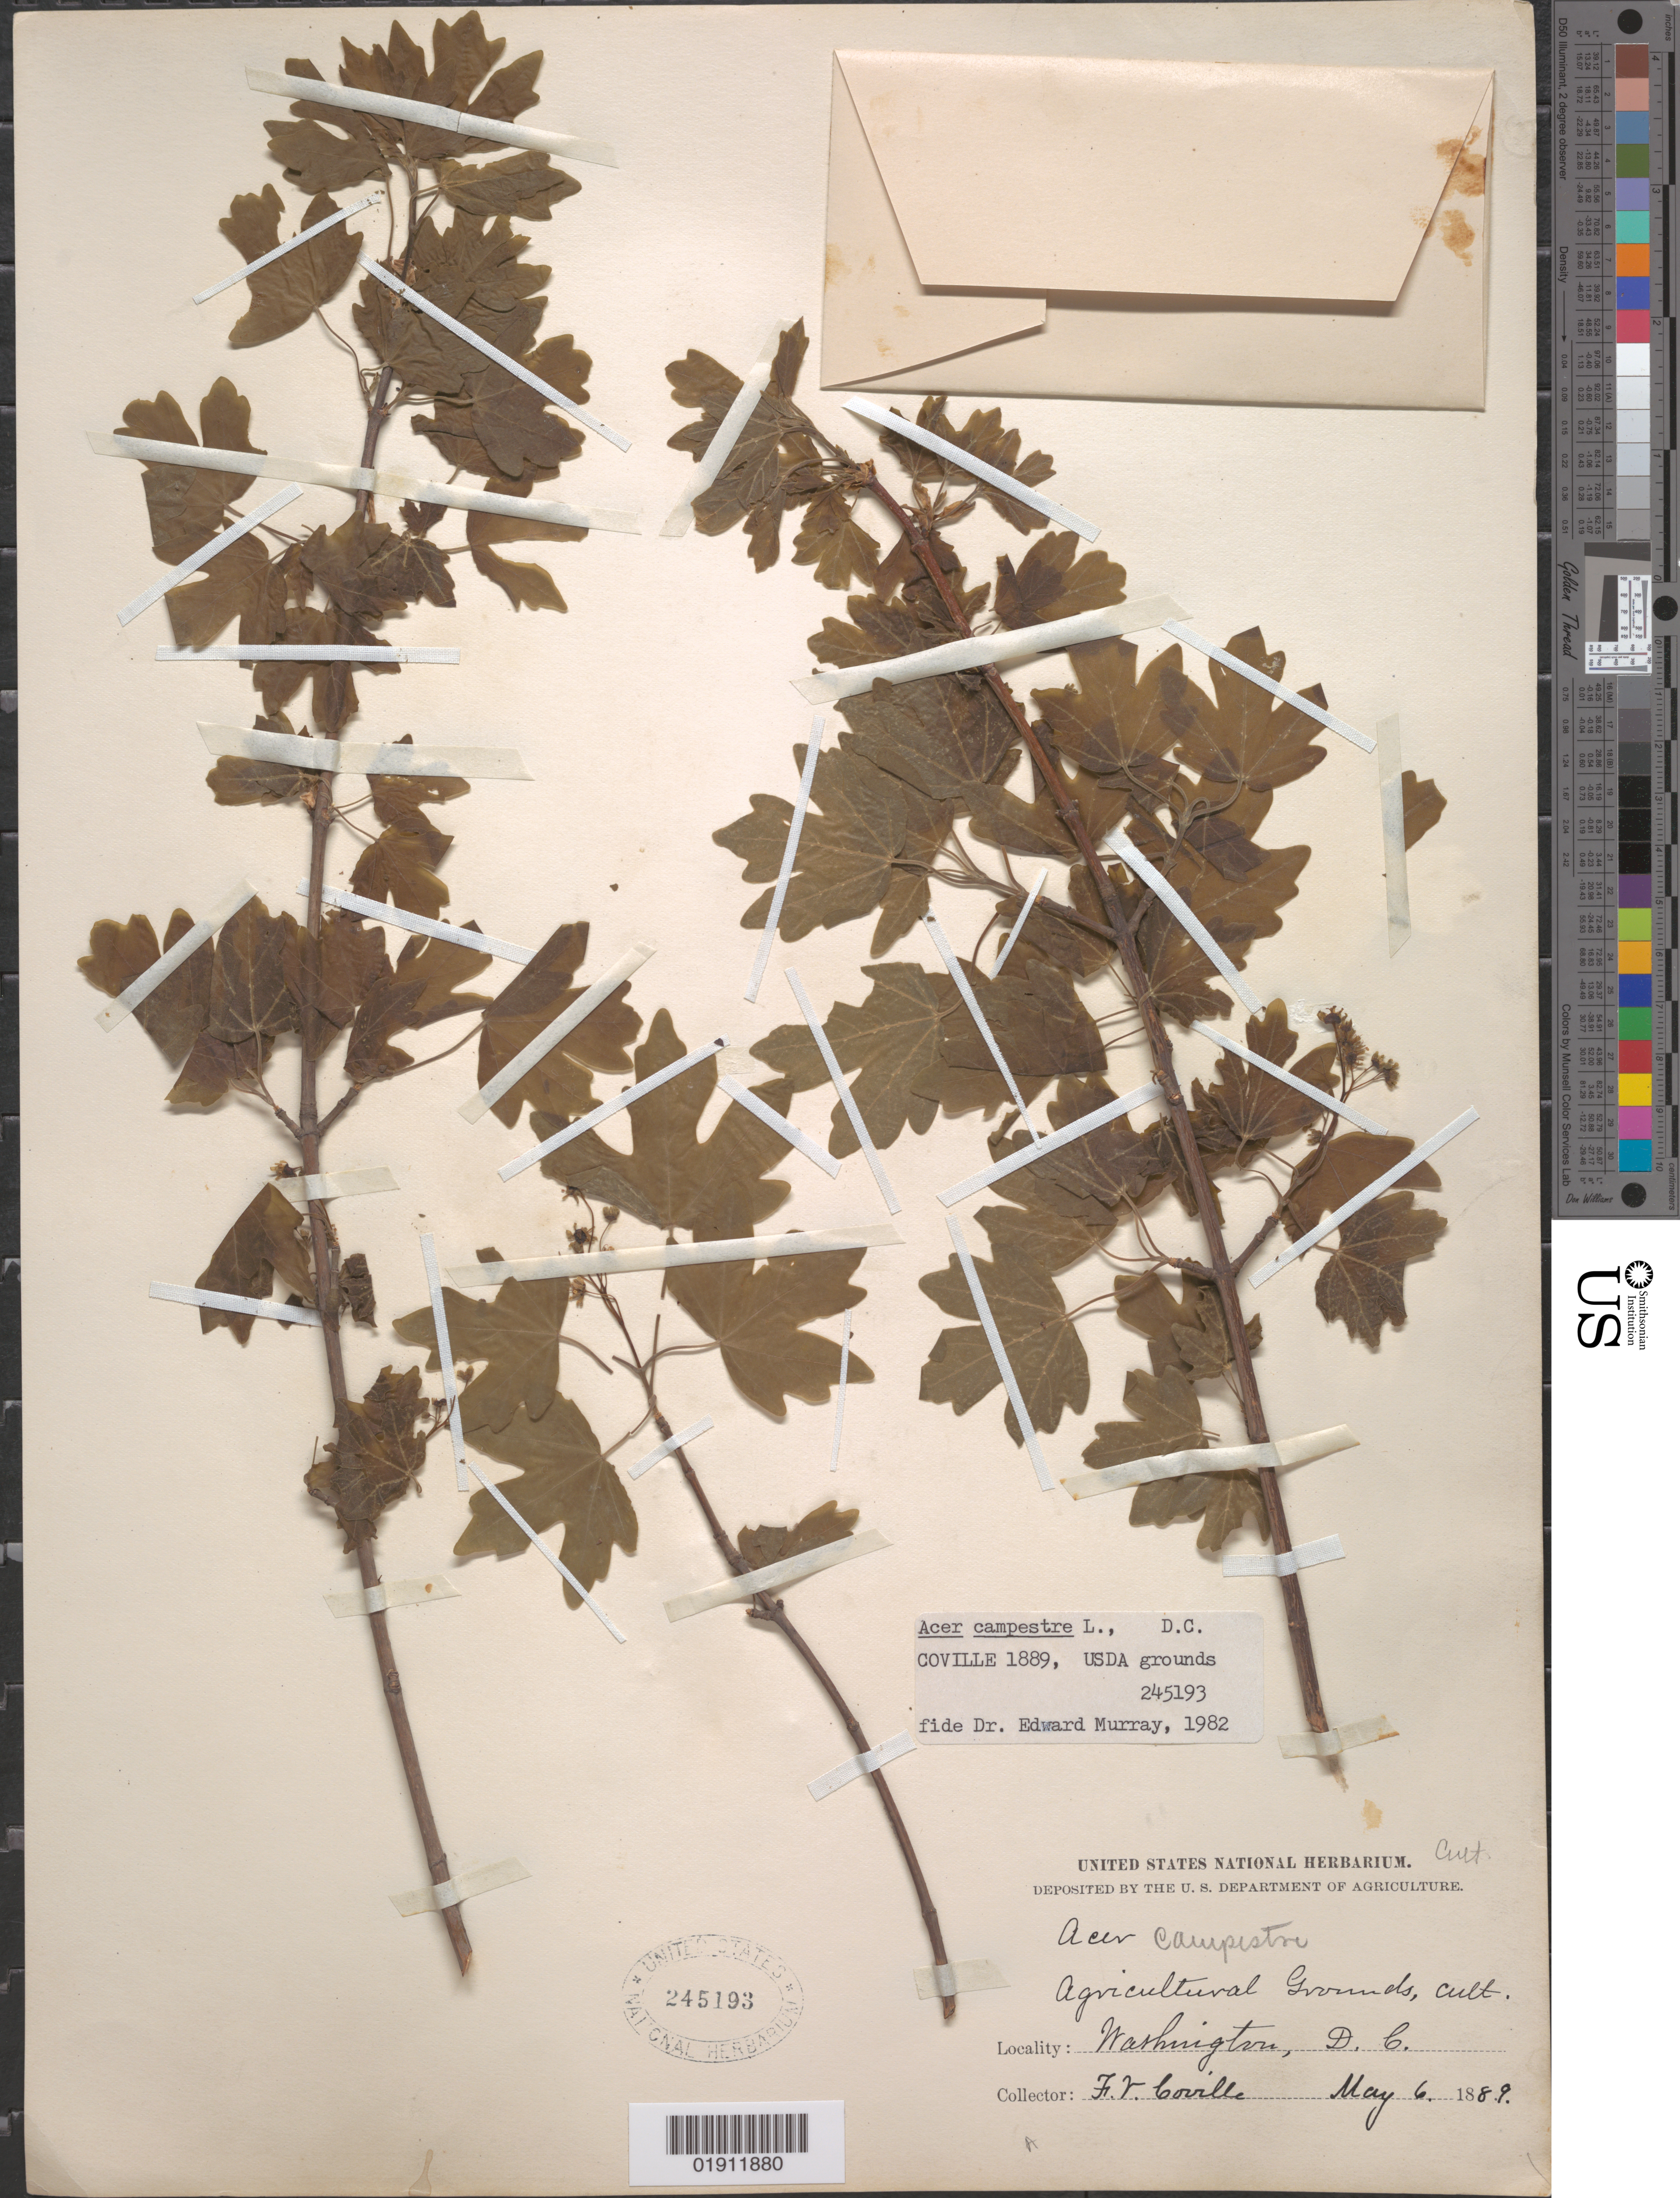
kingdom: Plantae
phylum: Tracheophyta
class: Magnoliopsida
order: Sapindales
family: Sapindaceae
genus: Acer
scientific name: Acer campestre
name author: L.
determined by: Murray, Edward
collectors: F. V. Coville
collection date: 1889-05-06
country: United States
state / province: District of Columbia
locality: USDA Agricultural Grounds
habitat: Cultivated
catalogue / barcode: US 245193